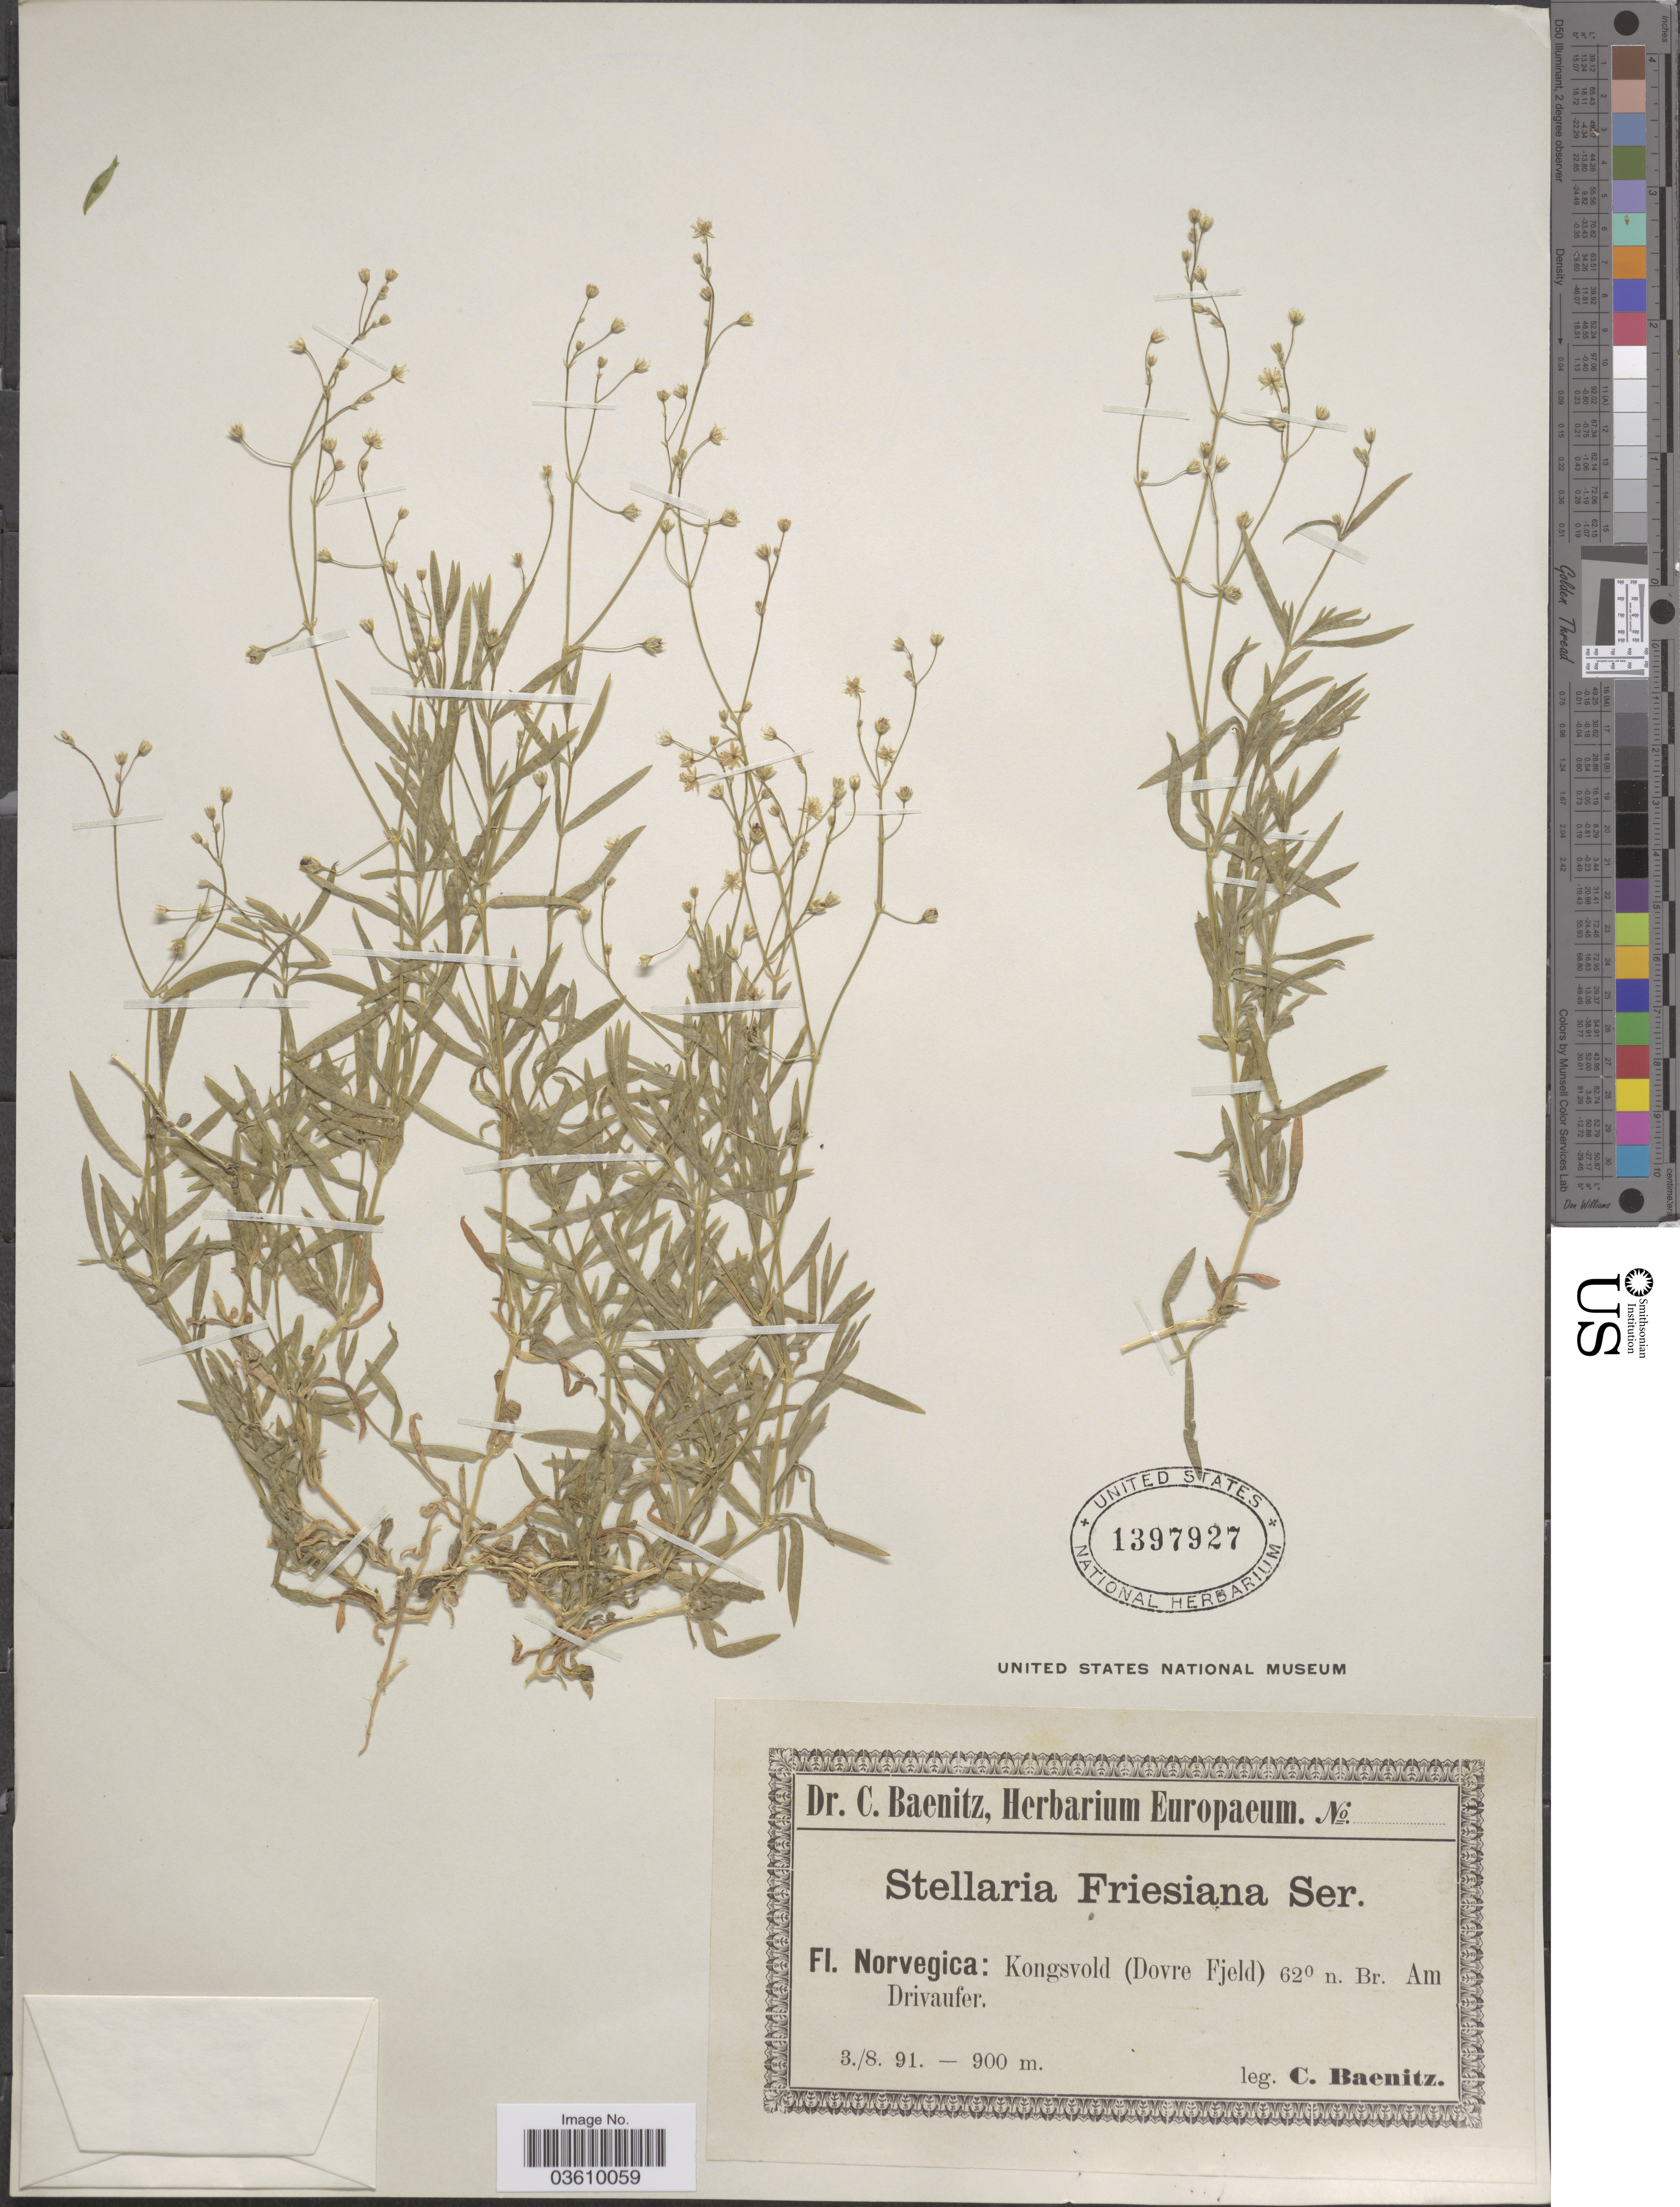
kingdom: Plantae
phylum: Tracheophyta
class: Magnoliopsida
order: Caryophyllales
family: Caryophyllaceae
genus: Stellaria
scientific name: Stellaria friesiana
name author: Ser.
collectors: C. G. Baenitz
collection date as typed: Transcribed d/m/y: 3/8/91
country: Norway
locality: Norvegica: Kongsvold (Dovre Fjeld). Am Drivaufer.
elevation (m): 900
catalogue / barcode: US 1397927